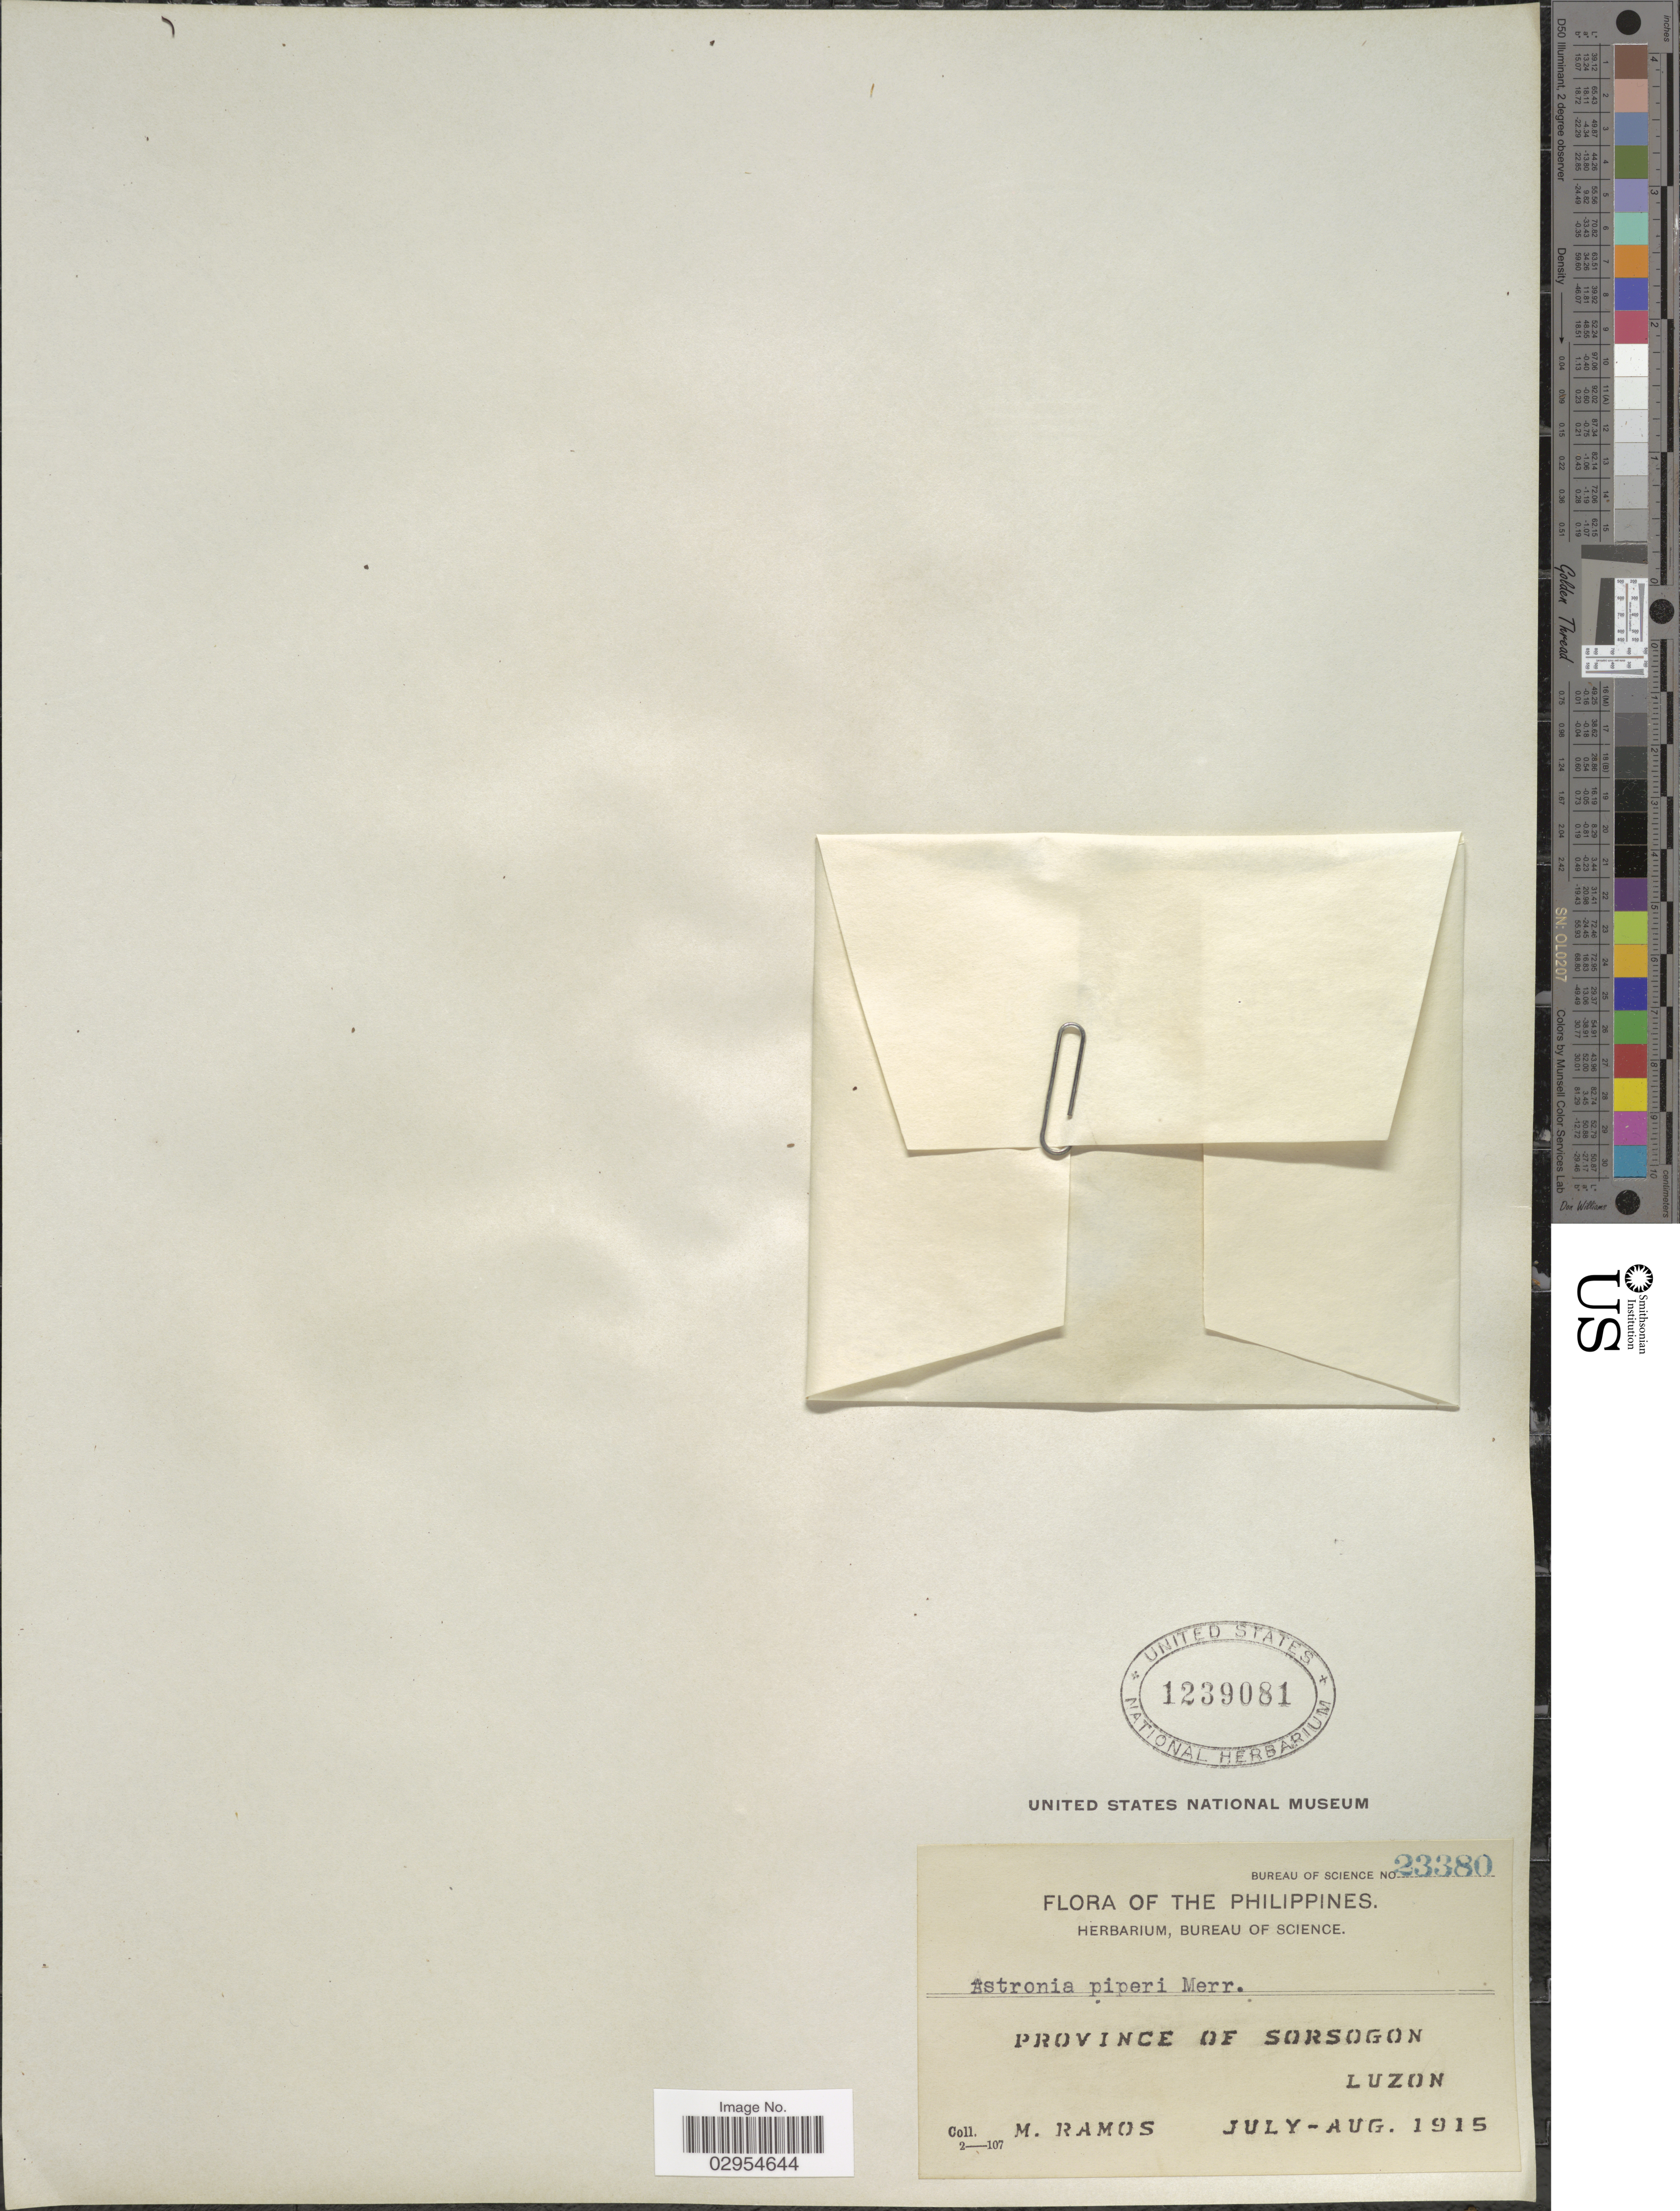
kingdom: Plantae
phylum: Tracheophyta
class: Magnoliopsida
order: Myrtales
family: Melastomataceae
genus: Astronia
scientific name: Astronia piperi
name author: Merr.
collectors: M. Ramos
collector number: Bureau of Science 23380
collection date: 1915-07/1915-08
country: Philippines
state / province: Bicol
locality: Province of Sorsogon. Luzon.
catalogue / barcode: US 1239081